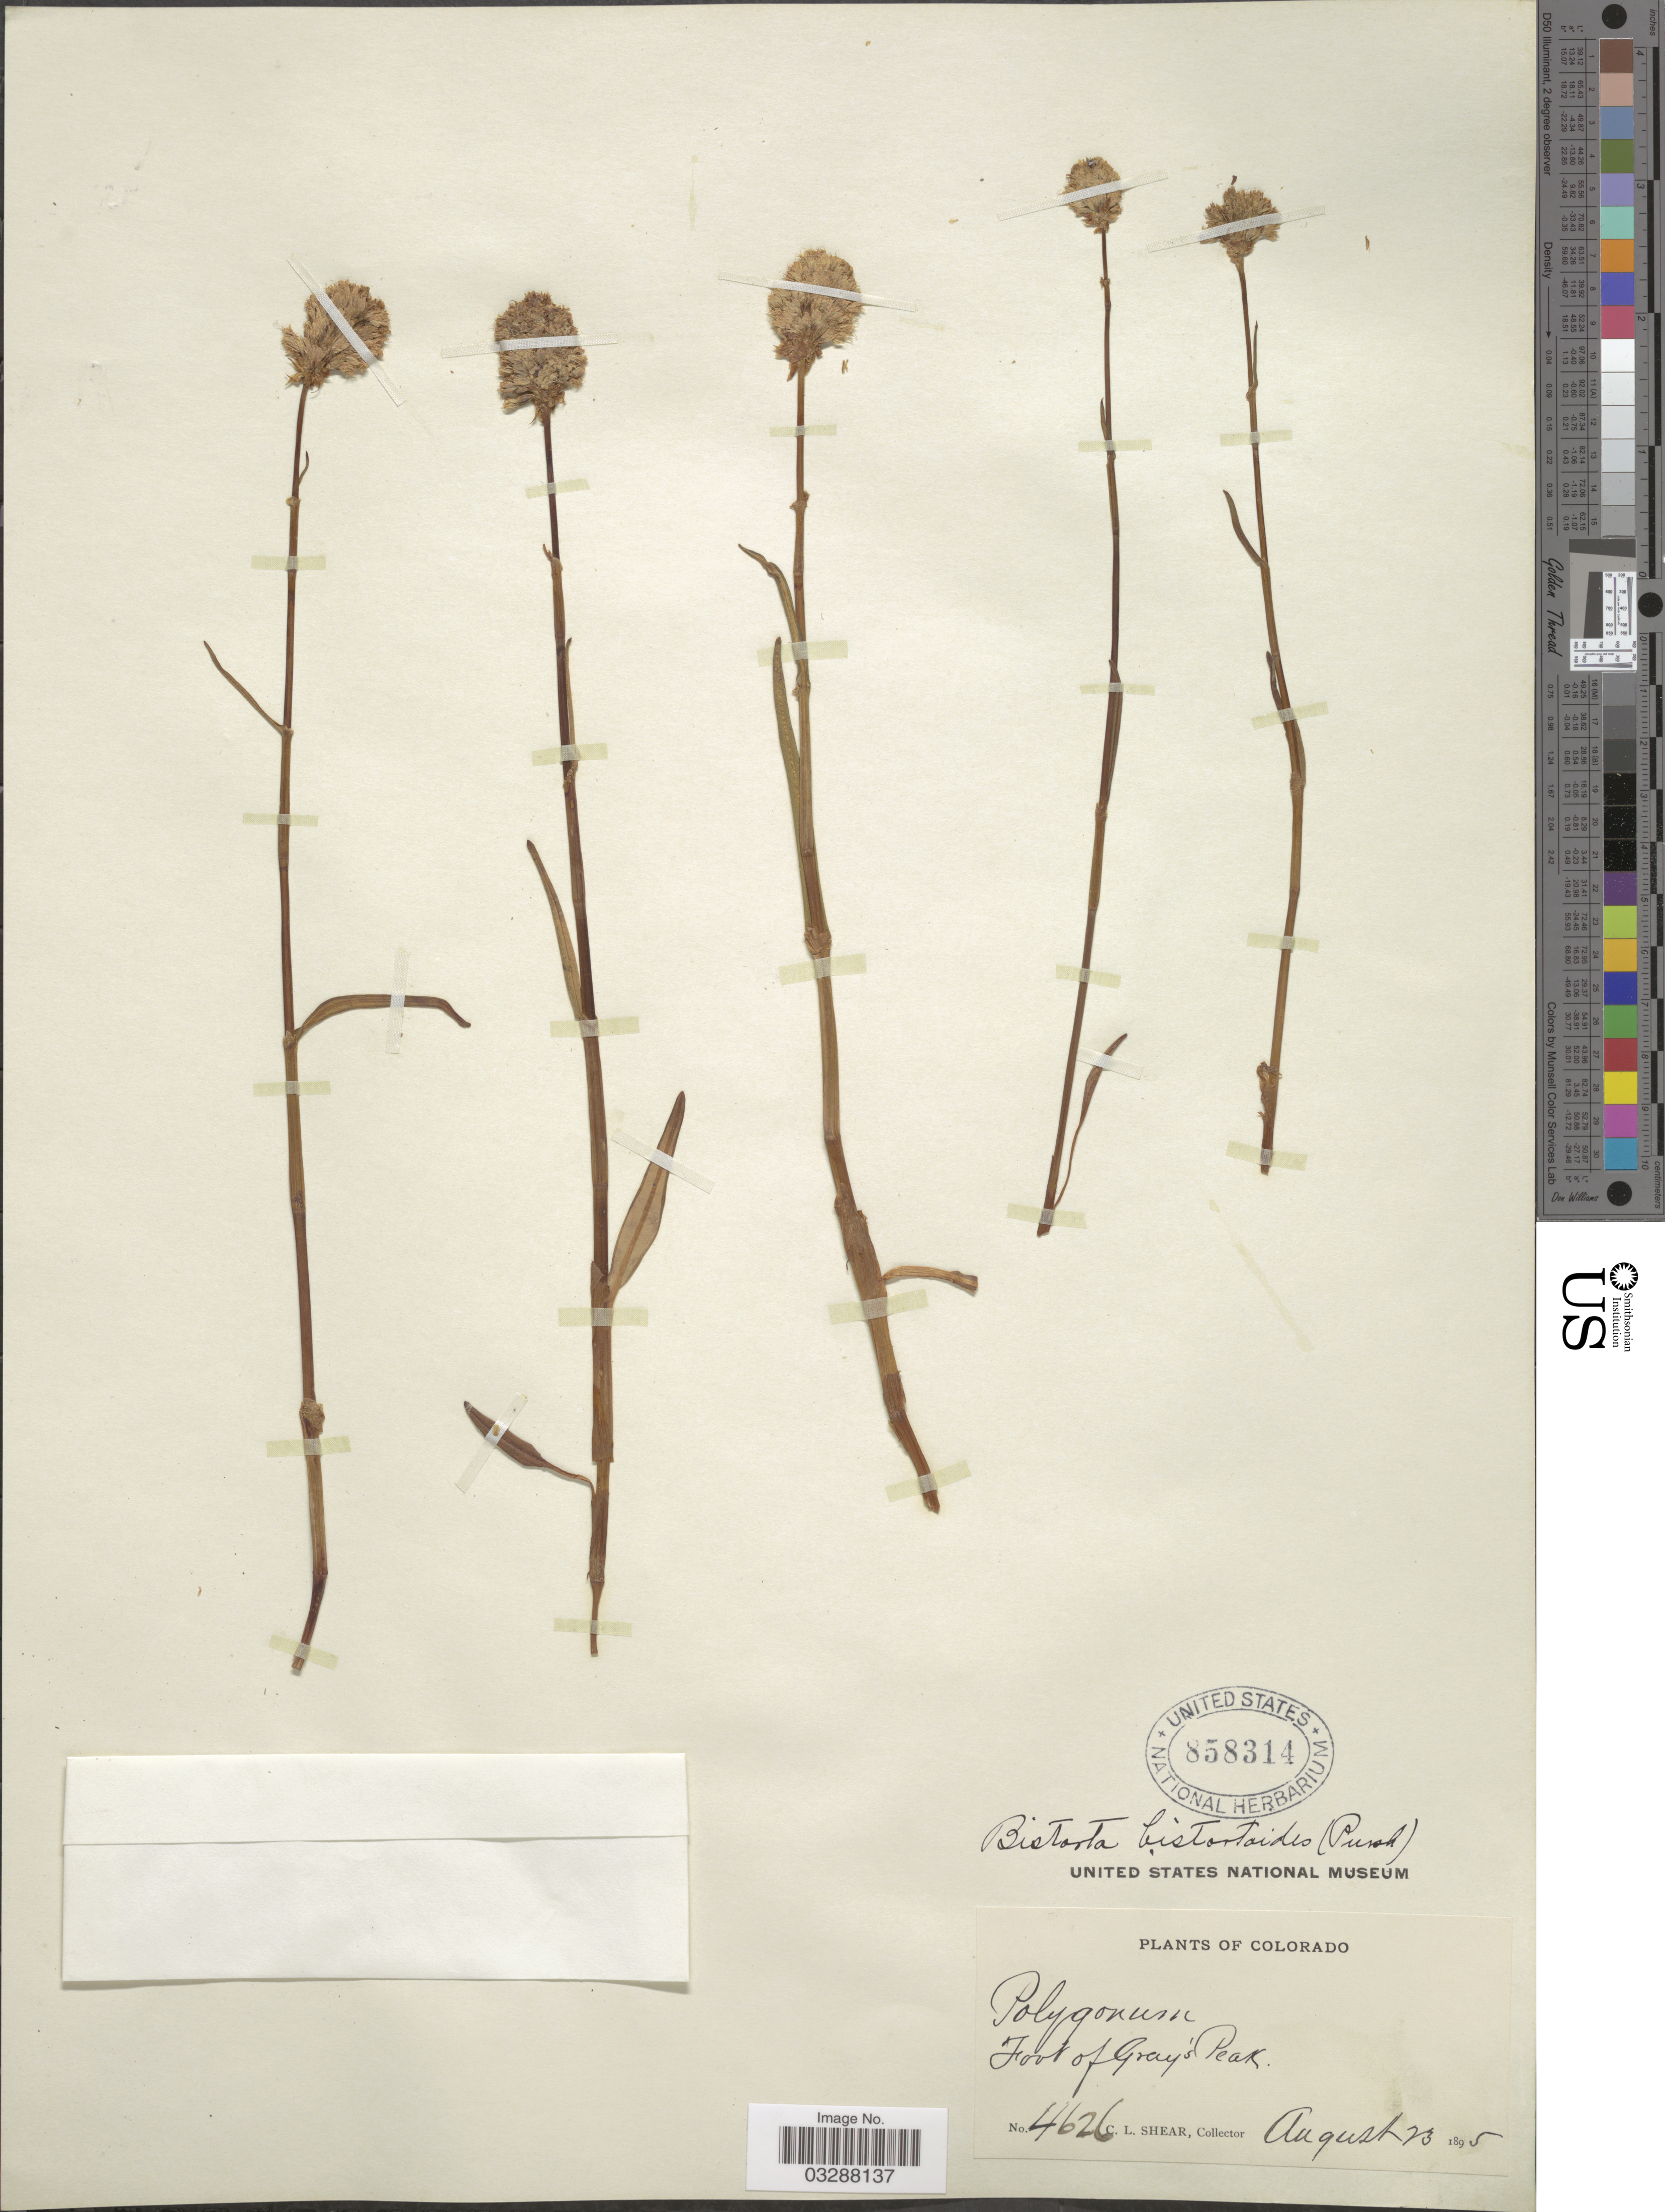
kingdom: Plantae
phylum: Tracheophyta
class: Magnoliopsida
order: Caryophyllales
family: Polygonaceae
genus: Bistorta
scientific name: Bistorta bistortoides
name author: (Pursh) Small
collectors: C. L. Shear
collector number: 4626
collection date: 1895-08-23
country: United States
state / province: Colorado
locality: Foot of Gray's Peak.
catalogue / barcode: US 858314